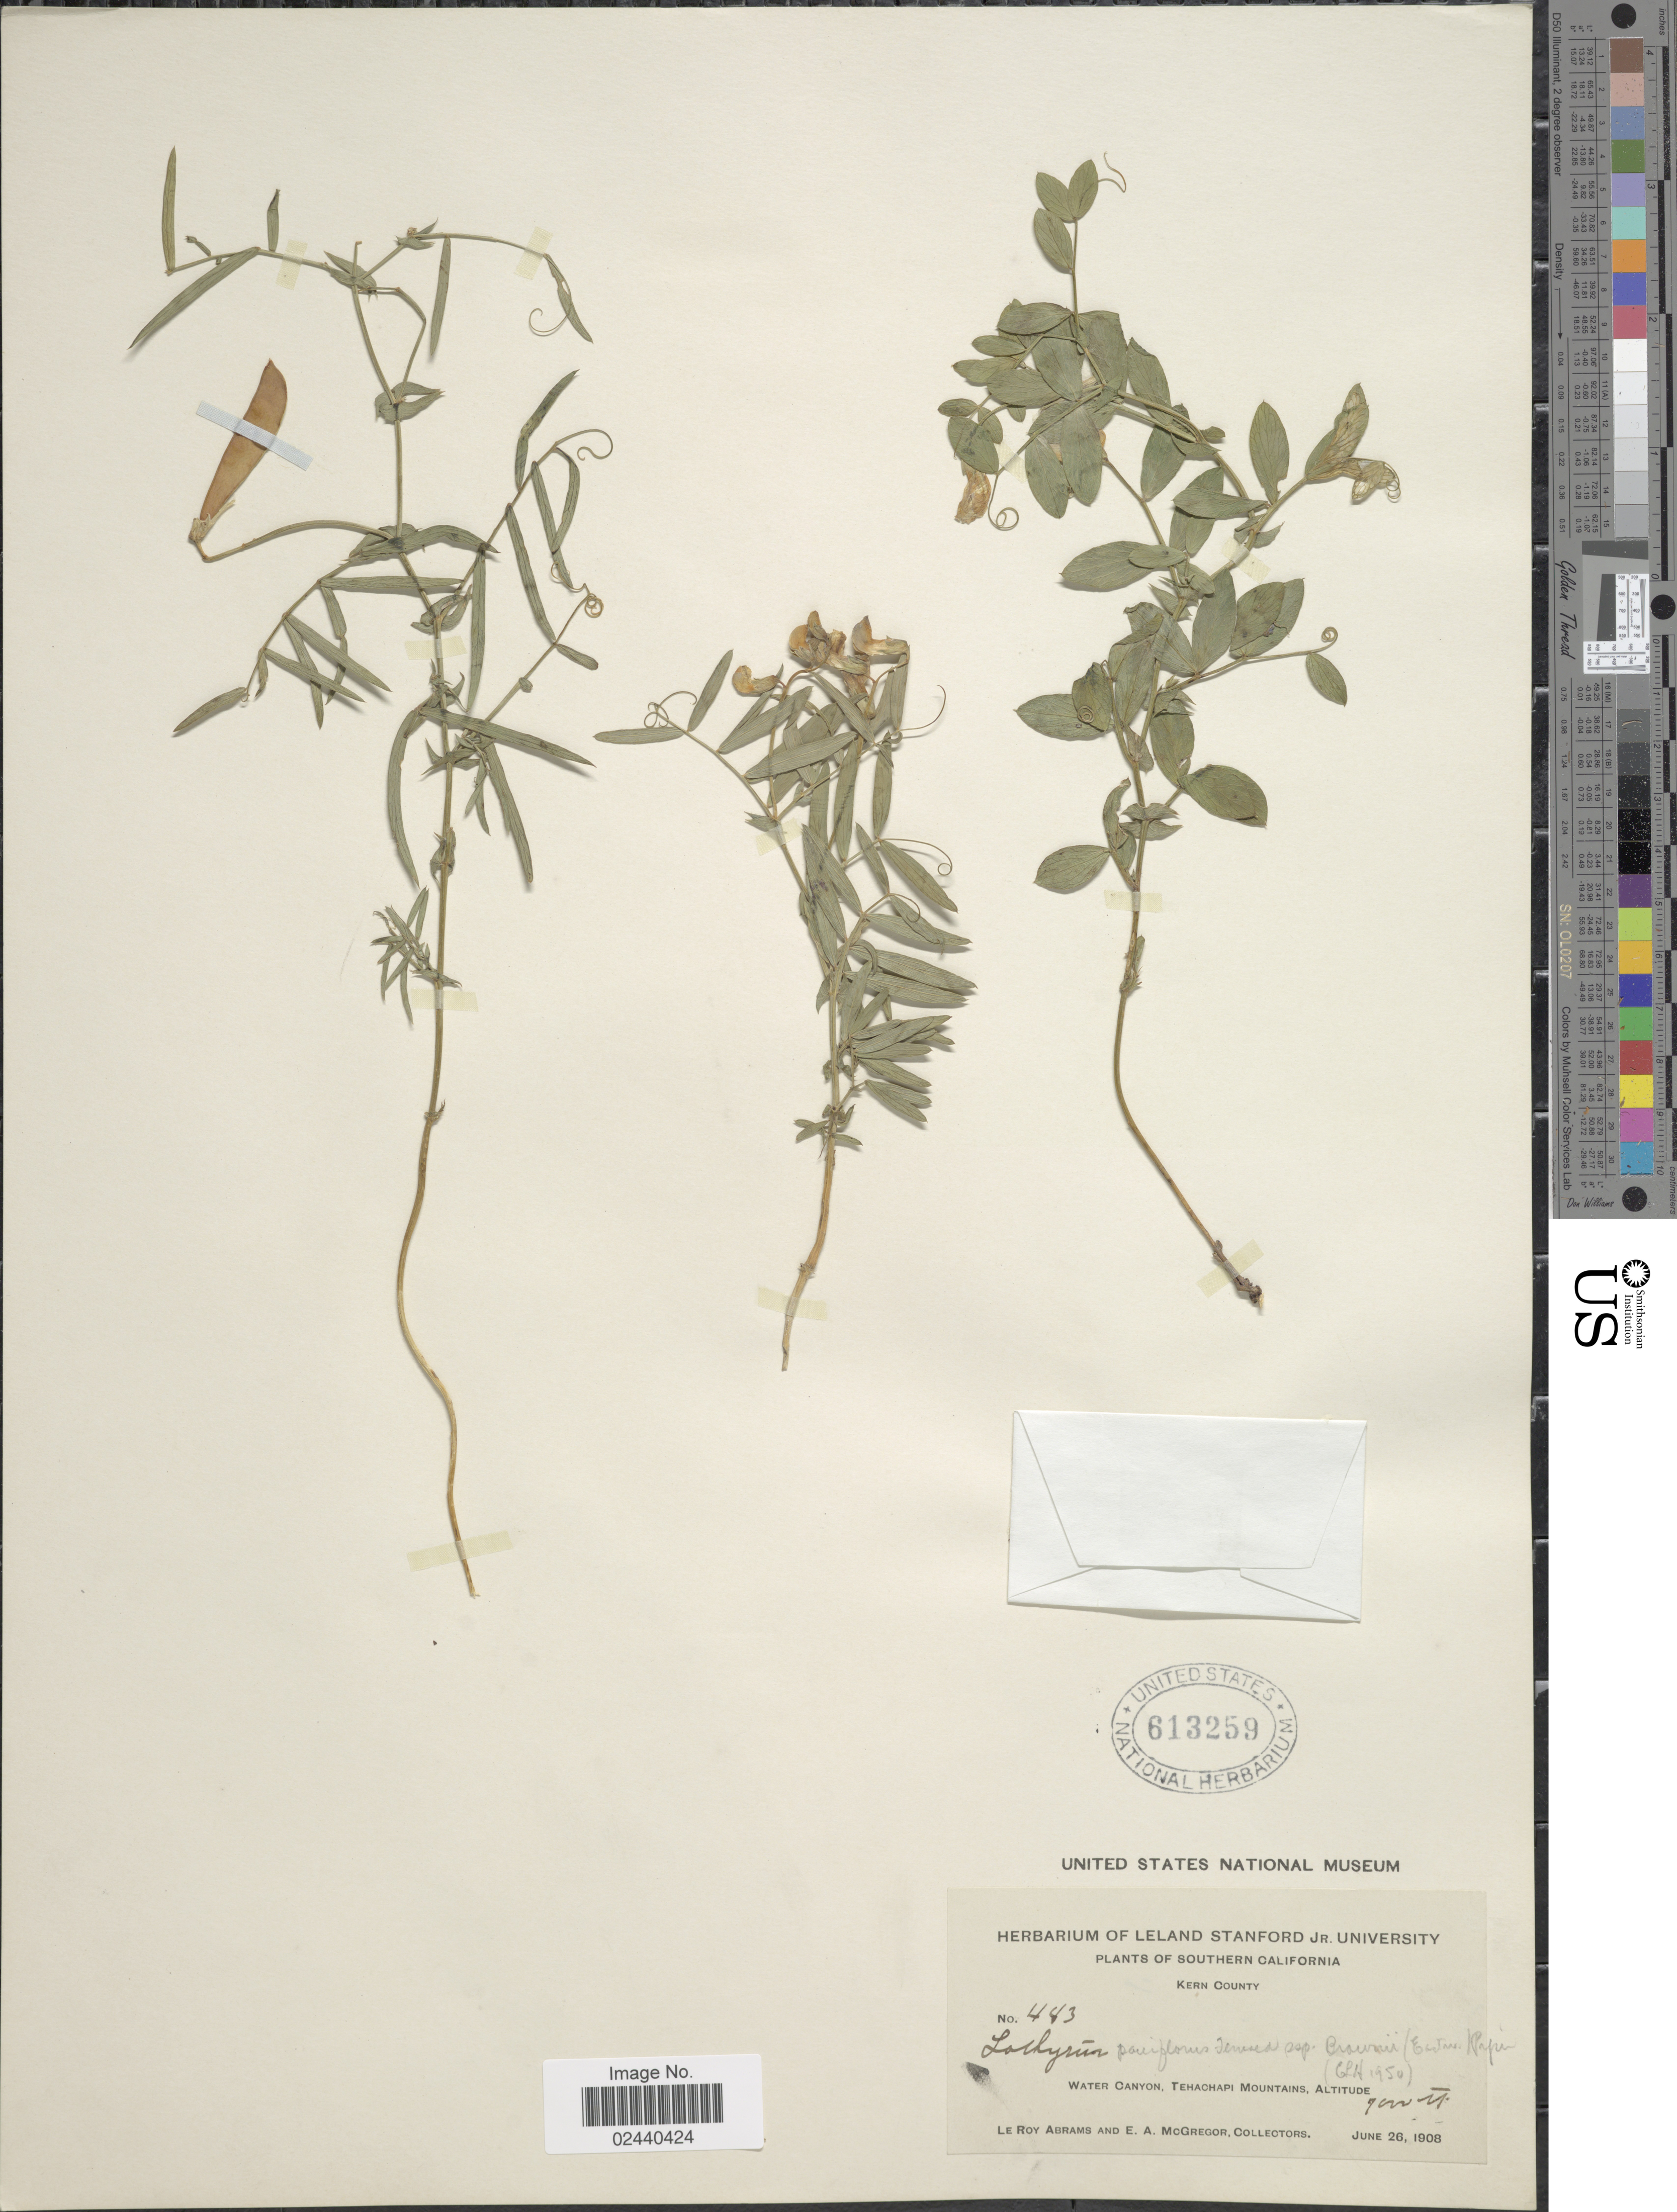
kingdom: Plantae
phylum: Tracheophyta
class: Magnoliopsida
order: Fabales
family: Fabaceae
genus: Lathyrus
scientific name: Lathyrus brownii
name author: Eastw.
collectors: L. Abrams & E. A. McGregor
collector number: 443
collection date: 1908-06-26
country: United States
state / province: California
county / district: Kern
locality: Southern California. Kern County. Water Canyon, Tehachapi Mountains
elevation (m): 2134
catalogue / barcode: US 613259